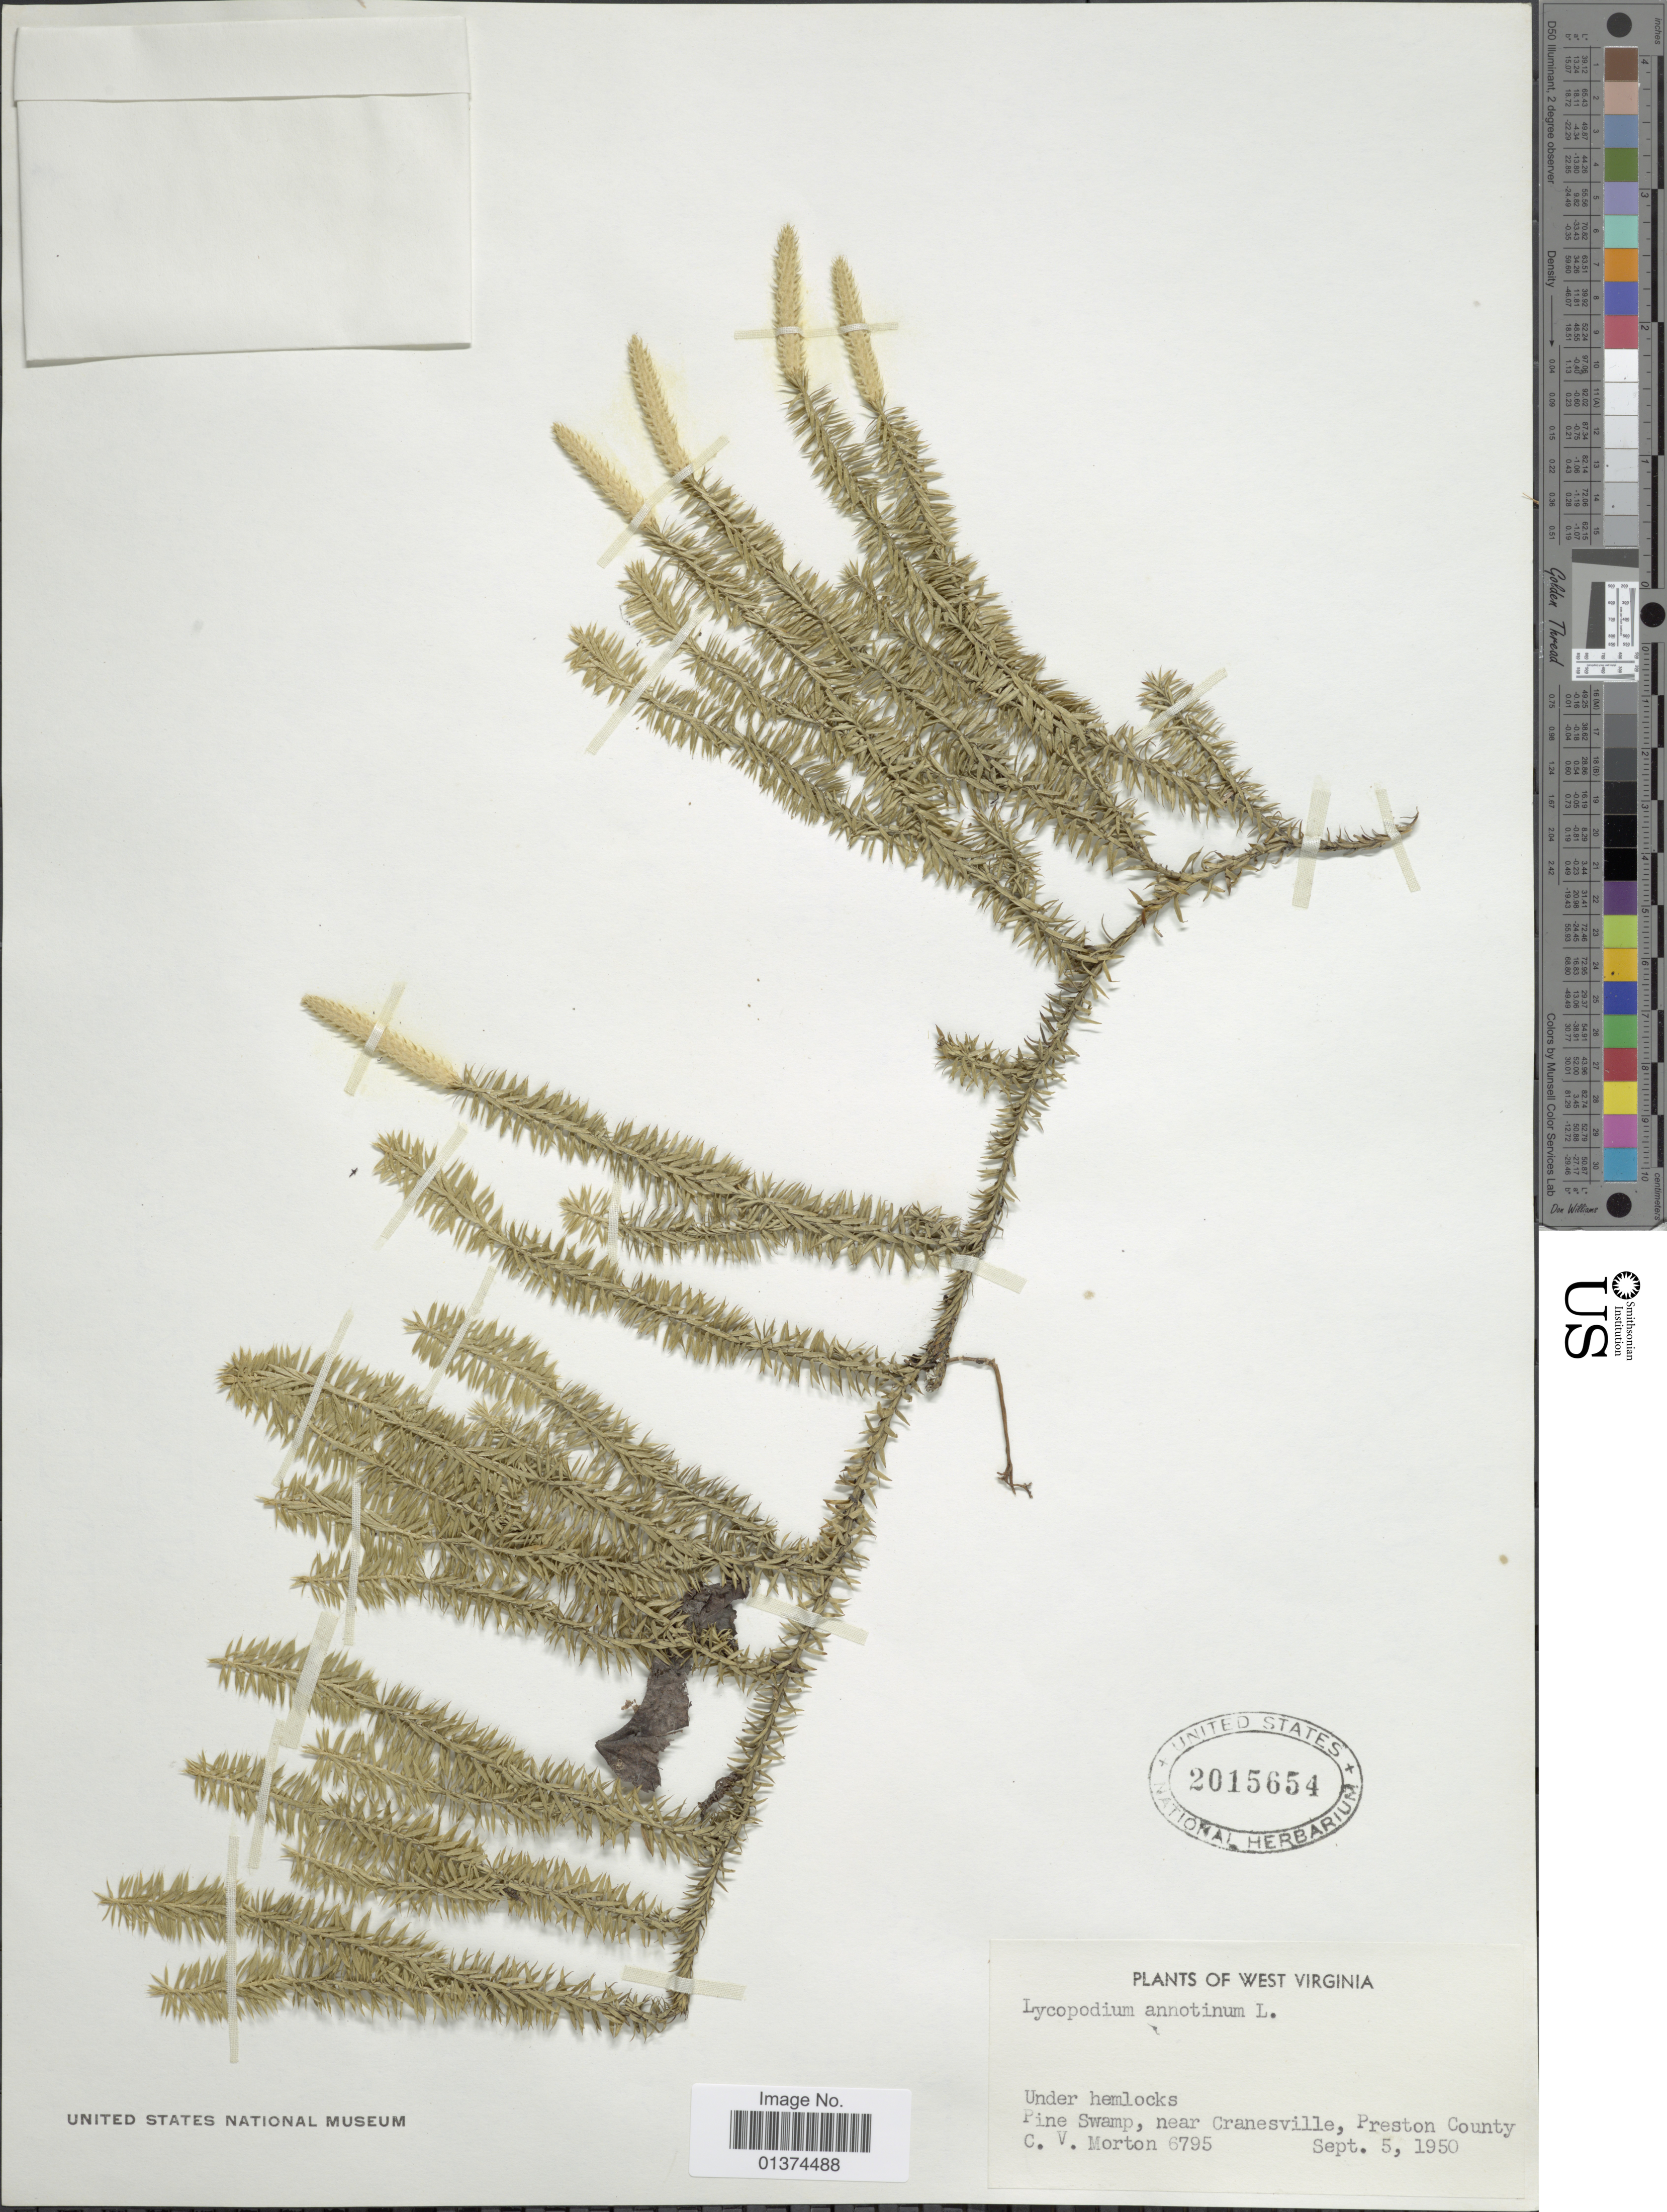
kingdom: Plantae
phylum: Tracheophyta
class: Lycopodiopsida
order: Lycopodiales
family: Lycopodiaceae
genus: Spinulum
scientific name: Spinulum annotinum subsp. annotinum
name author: (L.) A. Haines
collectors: C. V. Morton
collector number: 6795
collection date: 1950-09-05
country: United States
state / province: West Virginia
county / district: Preston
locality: Under hemlocks, Pine Swamp, near Cranesville, Preston County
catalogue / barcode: US 2015654